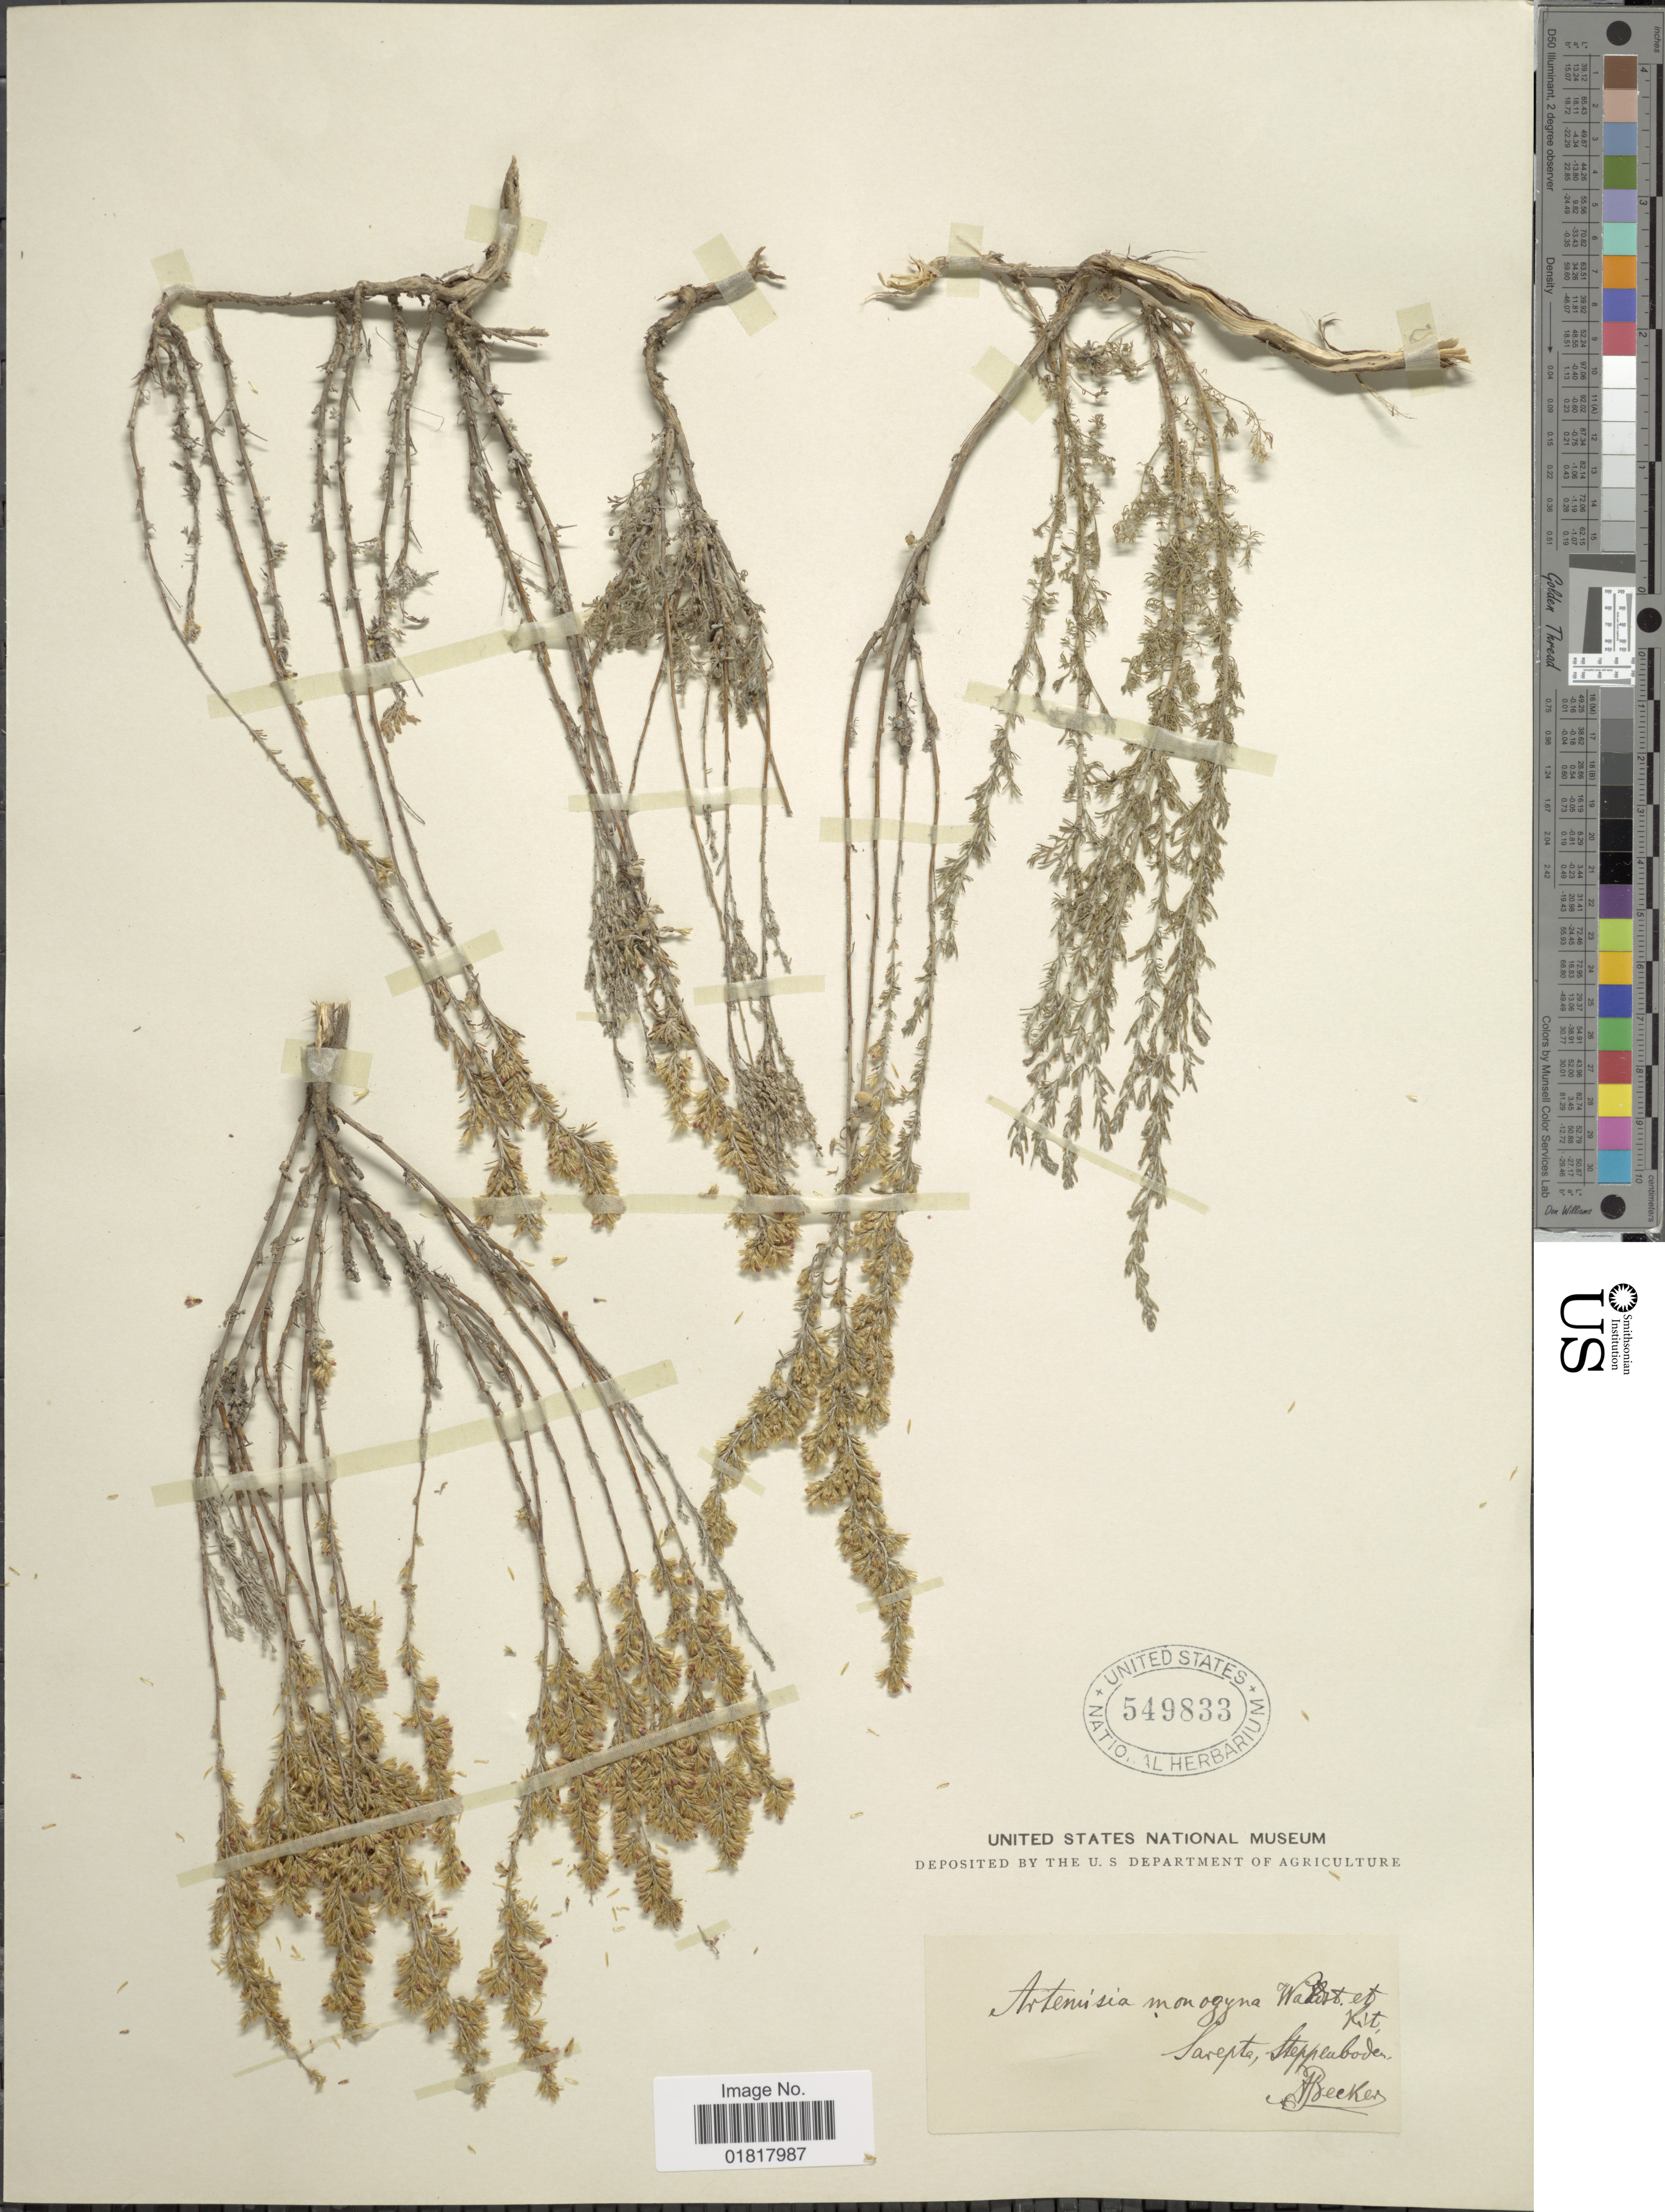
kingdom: Plantae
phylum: Tracheophyta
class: Magnoliopsida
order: Asterales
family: Asteraceae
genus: Artemisia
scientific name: Artemisia monogyna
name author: Poljakov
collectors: A. Becker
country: Russian Federation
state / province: Volgograd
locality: Satepta, Steppenboden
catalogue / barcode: US 549833